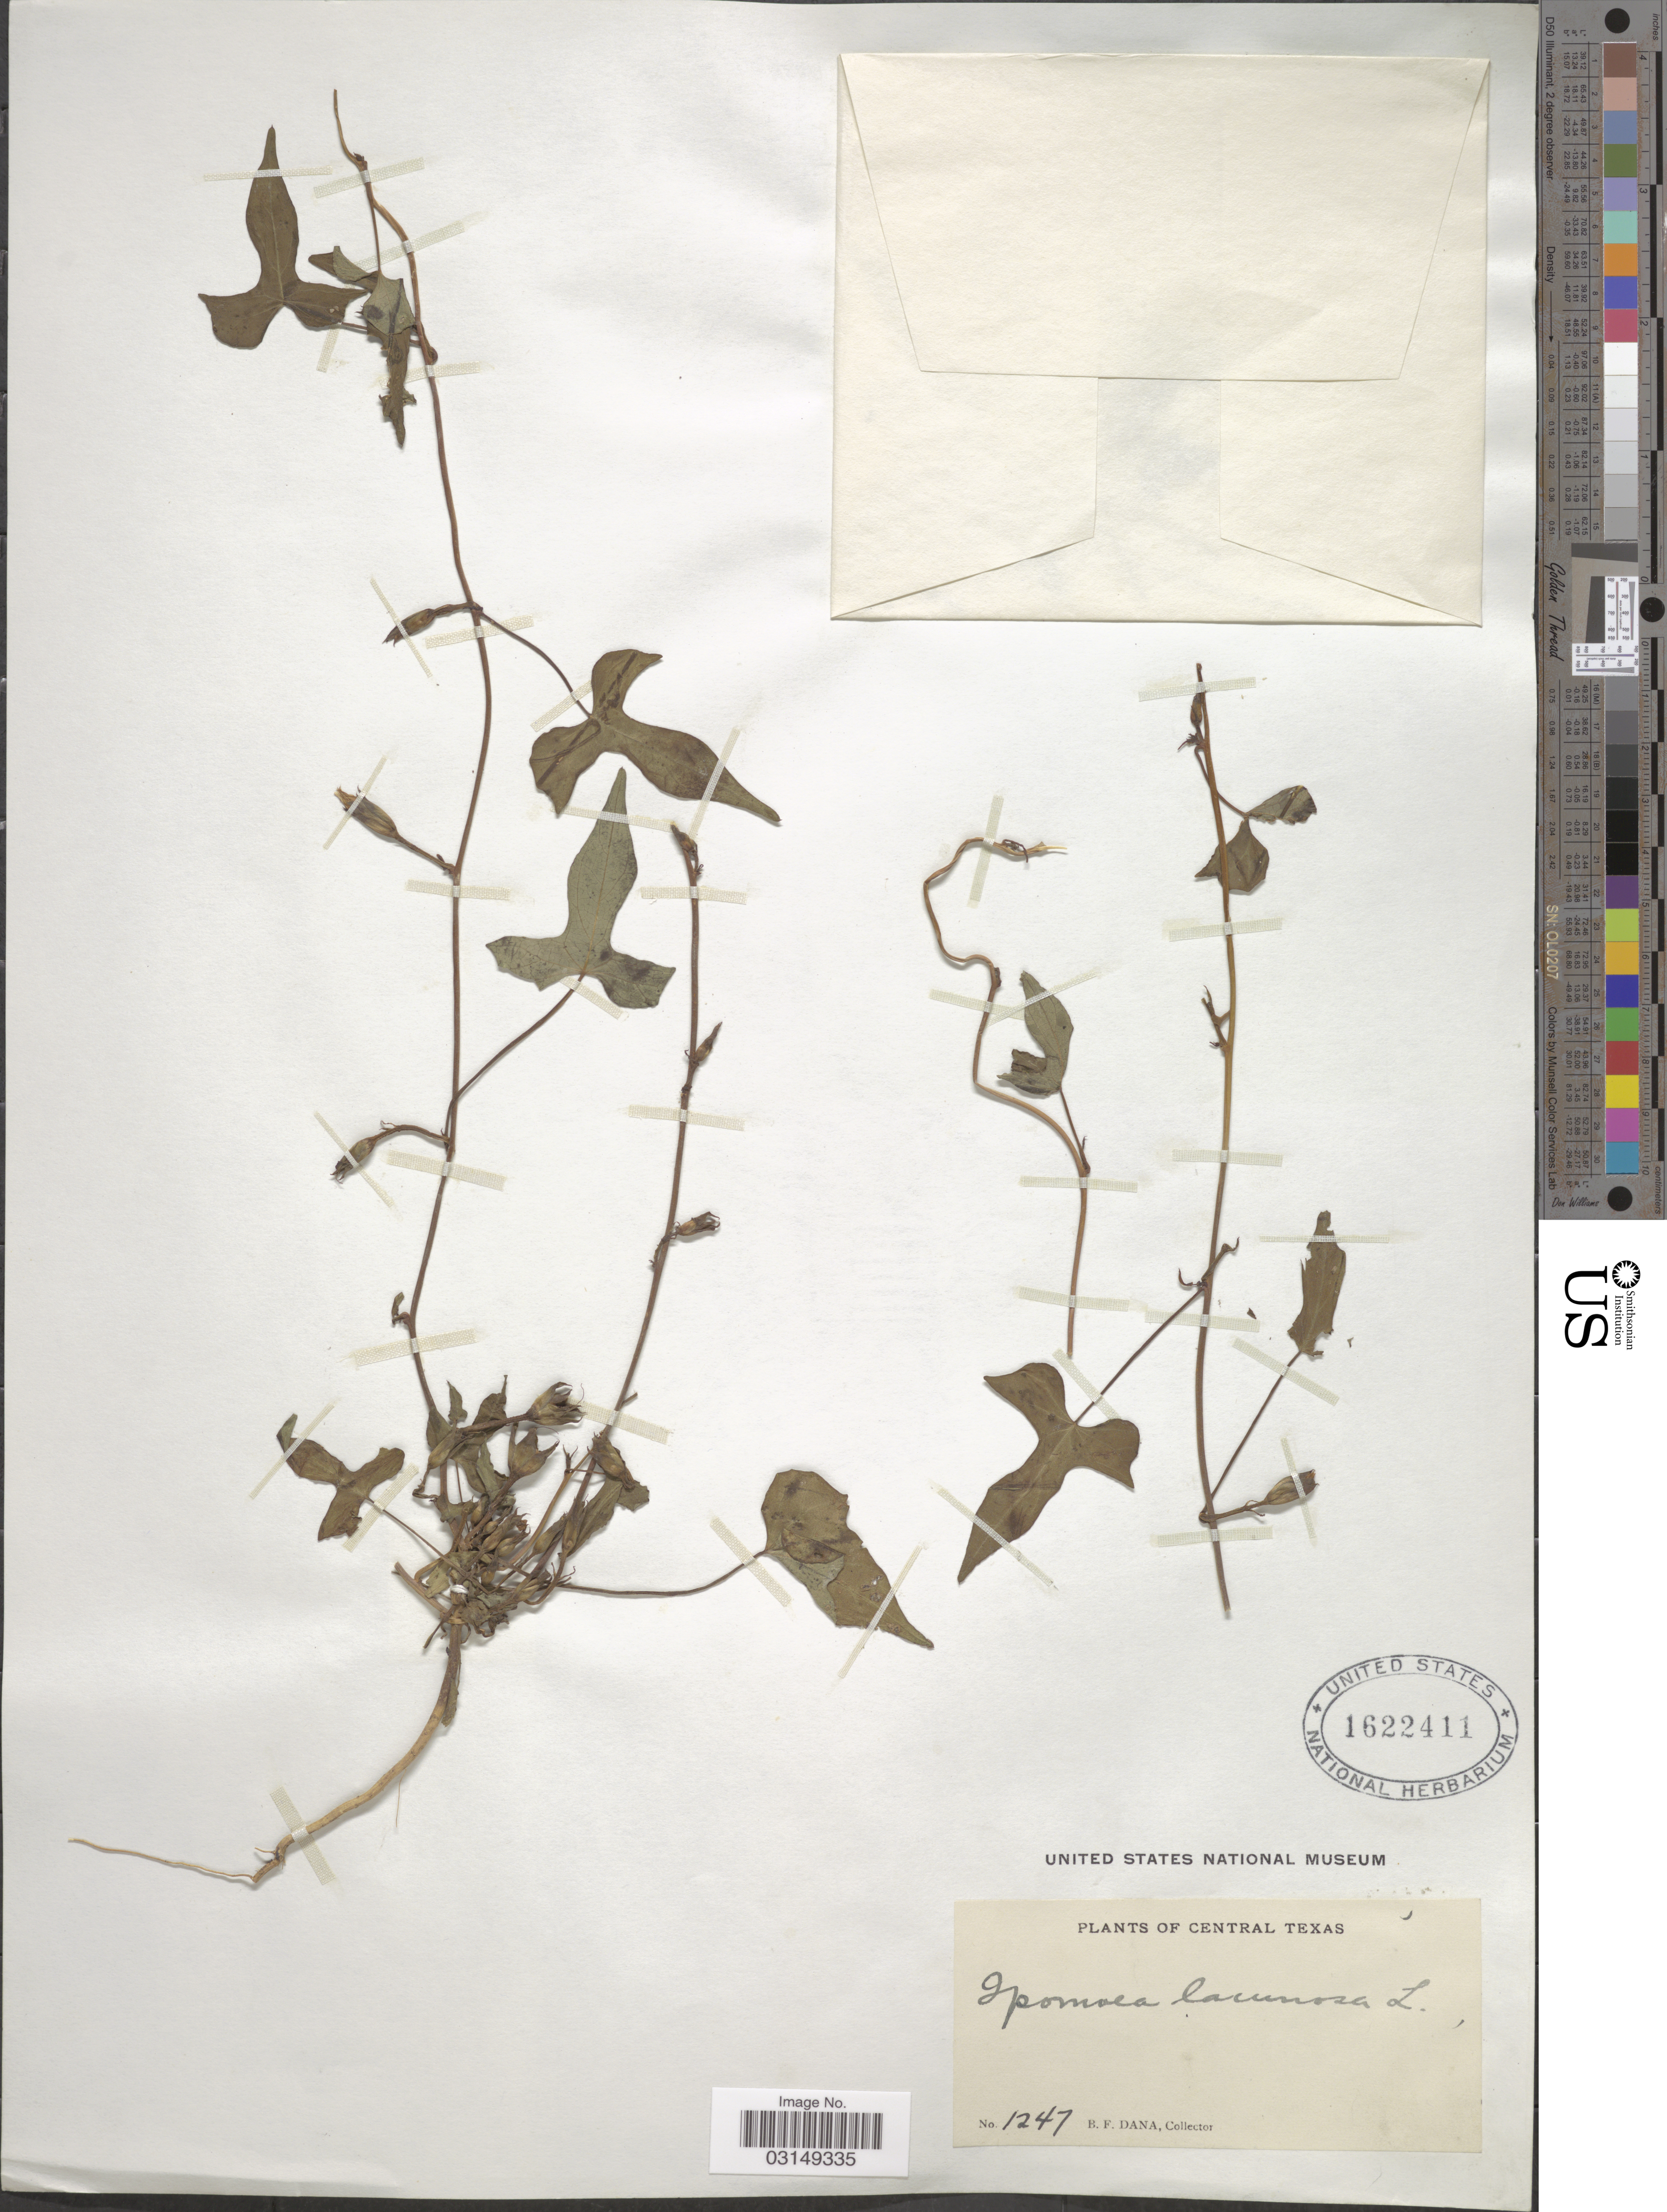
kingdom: Plantae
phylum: Tracheophyta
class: Magnoliopsida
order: Solanales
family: Convolvulaceae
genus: Ipomoea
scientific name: Ipomoea trichocarpa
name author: Elliott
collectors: B. Dana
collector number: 1247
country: United States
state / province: Texas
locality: Central Texas.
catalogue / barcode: US 1622411